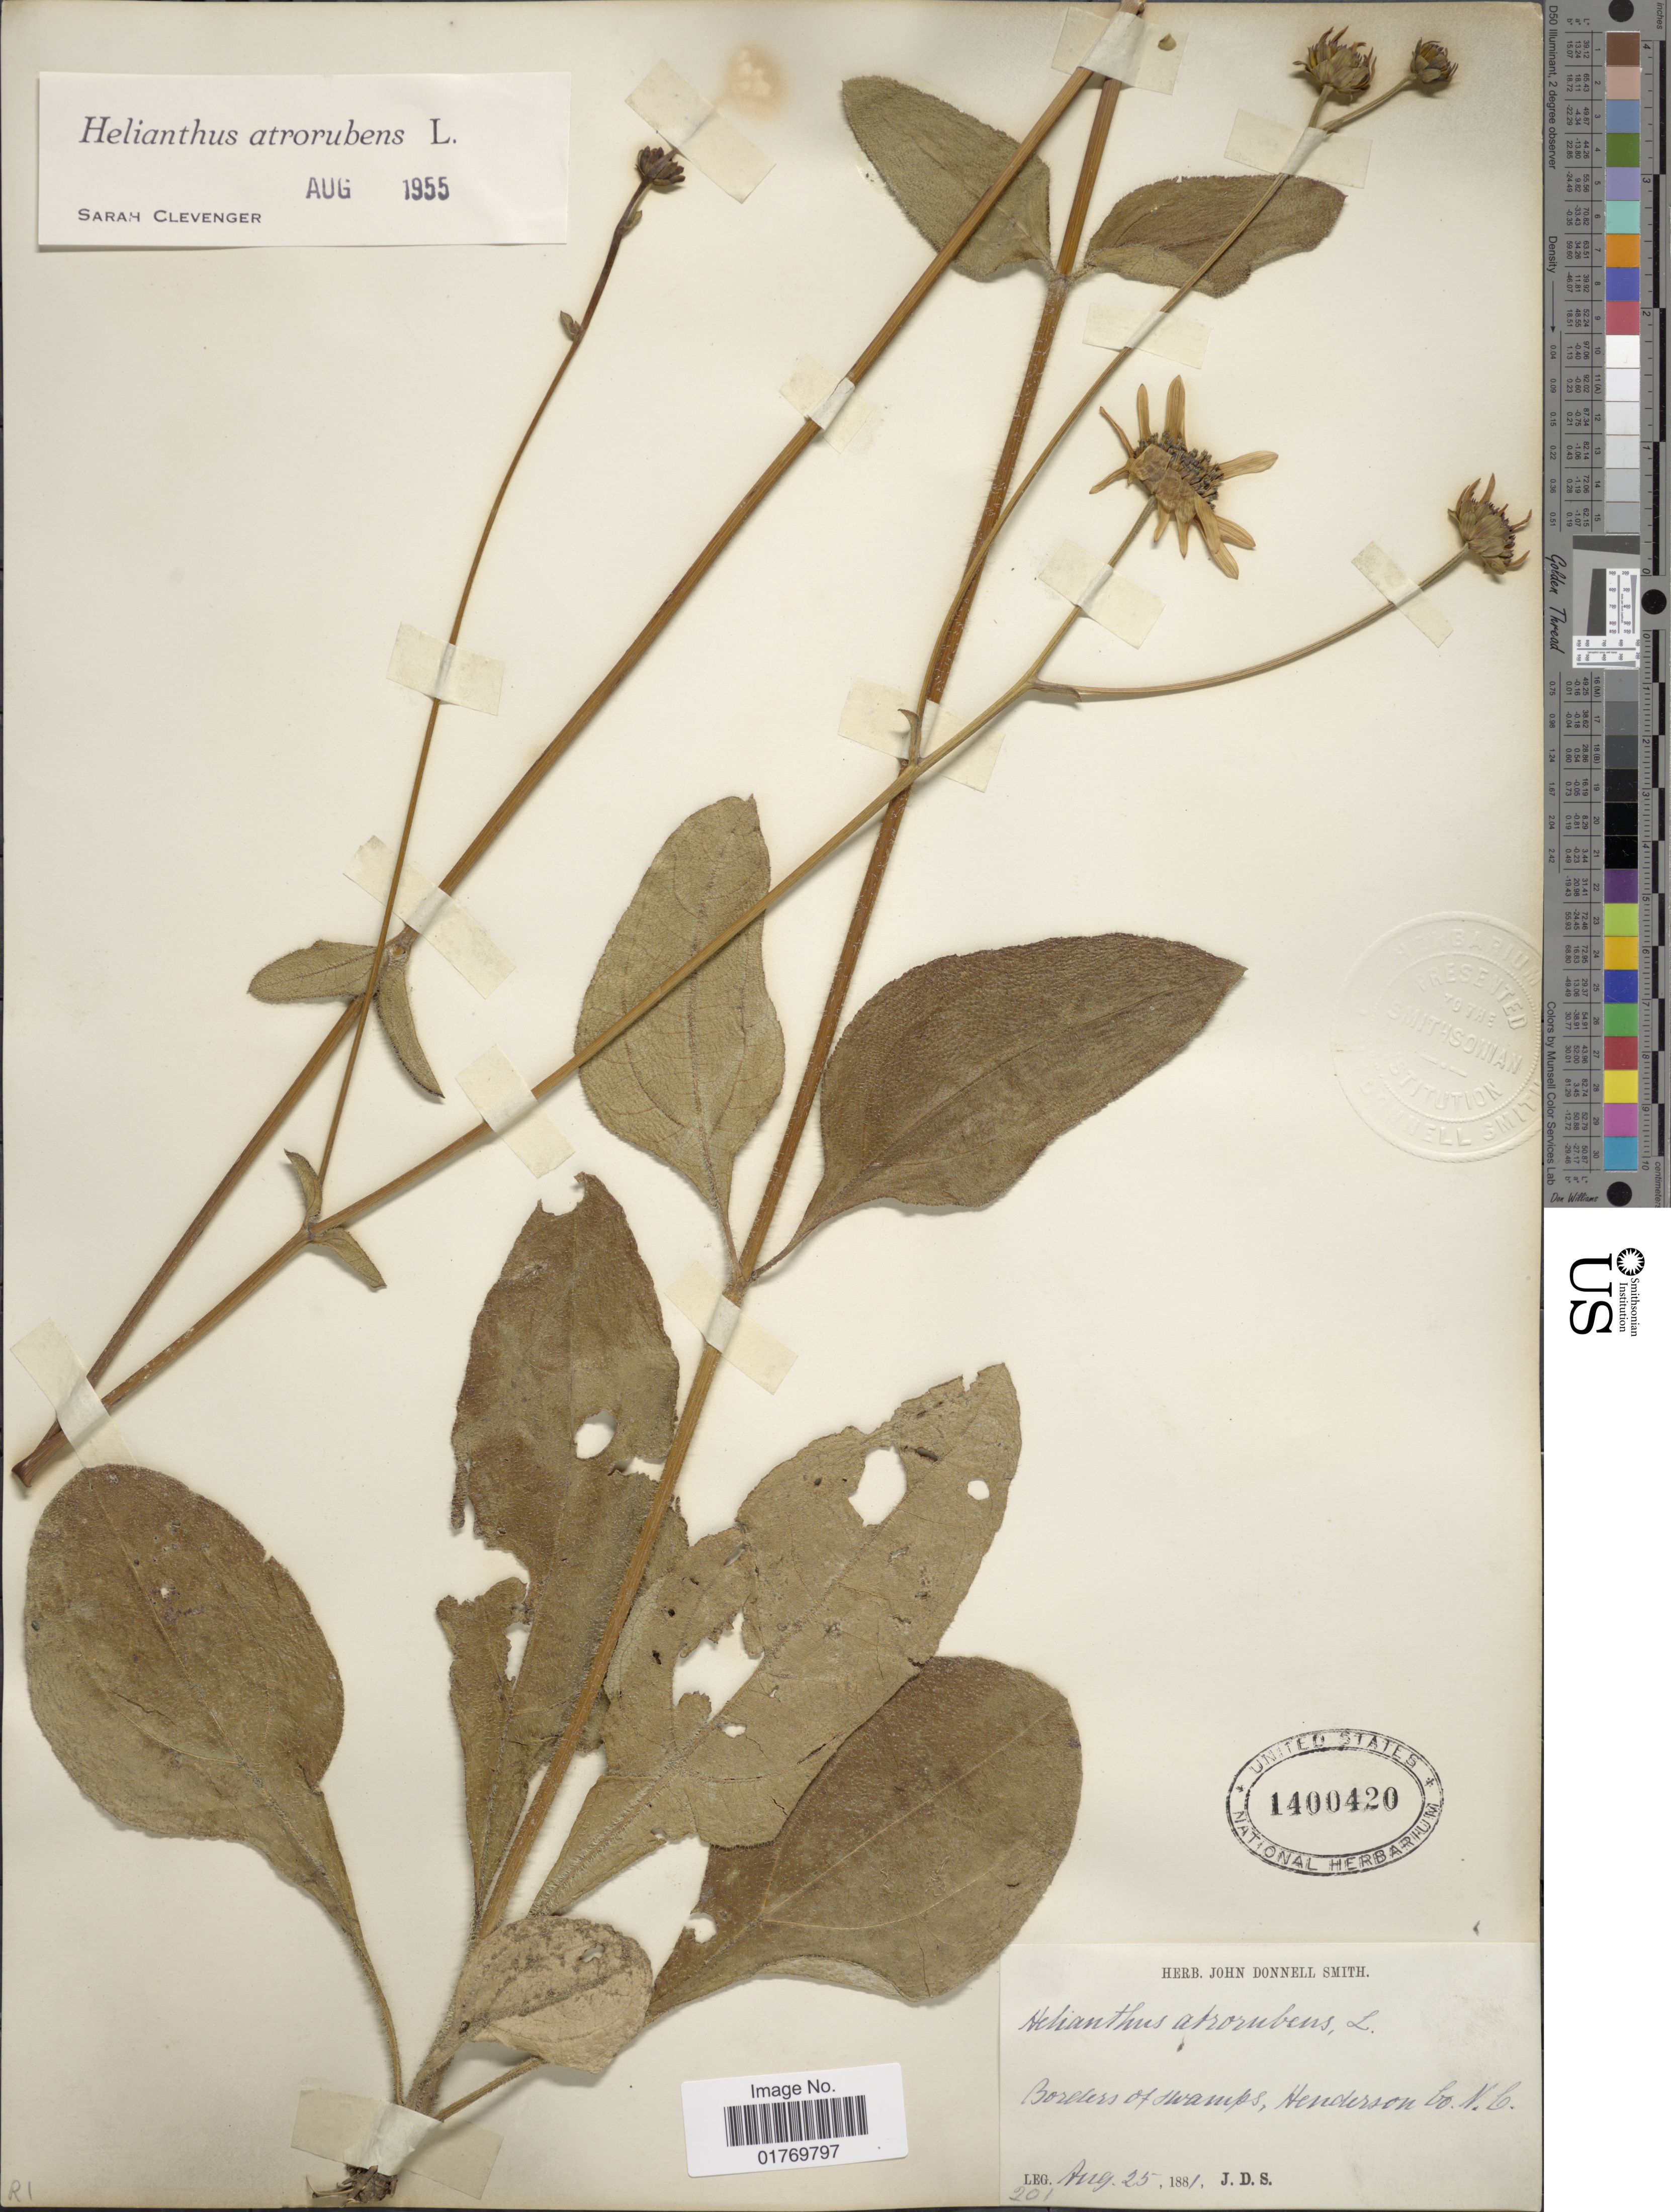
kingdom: Plantae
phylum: Tracheophyta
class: Magnoliopsida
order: Asterales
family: Asteraceae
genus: Helianthus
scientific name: Helianthus atrorubens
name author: L.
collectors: J. Donnell Smith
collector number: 201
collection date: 1881-08-25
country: United States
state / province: North Carolina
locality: Borders of Swamps, Henderson Co. N. C.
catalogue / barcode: US 1400420